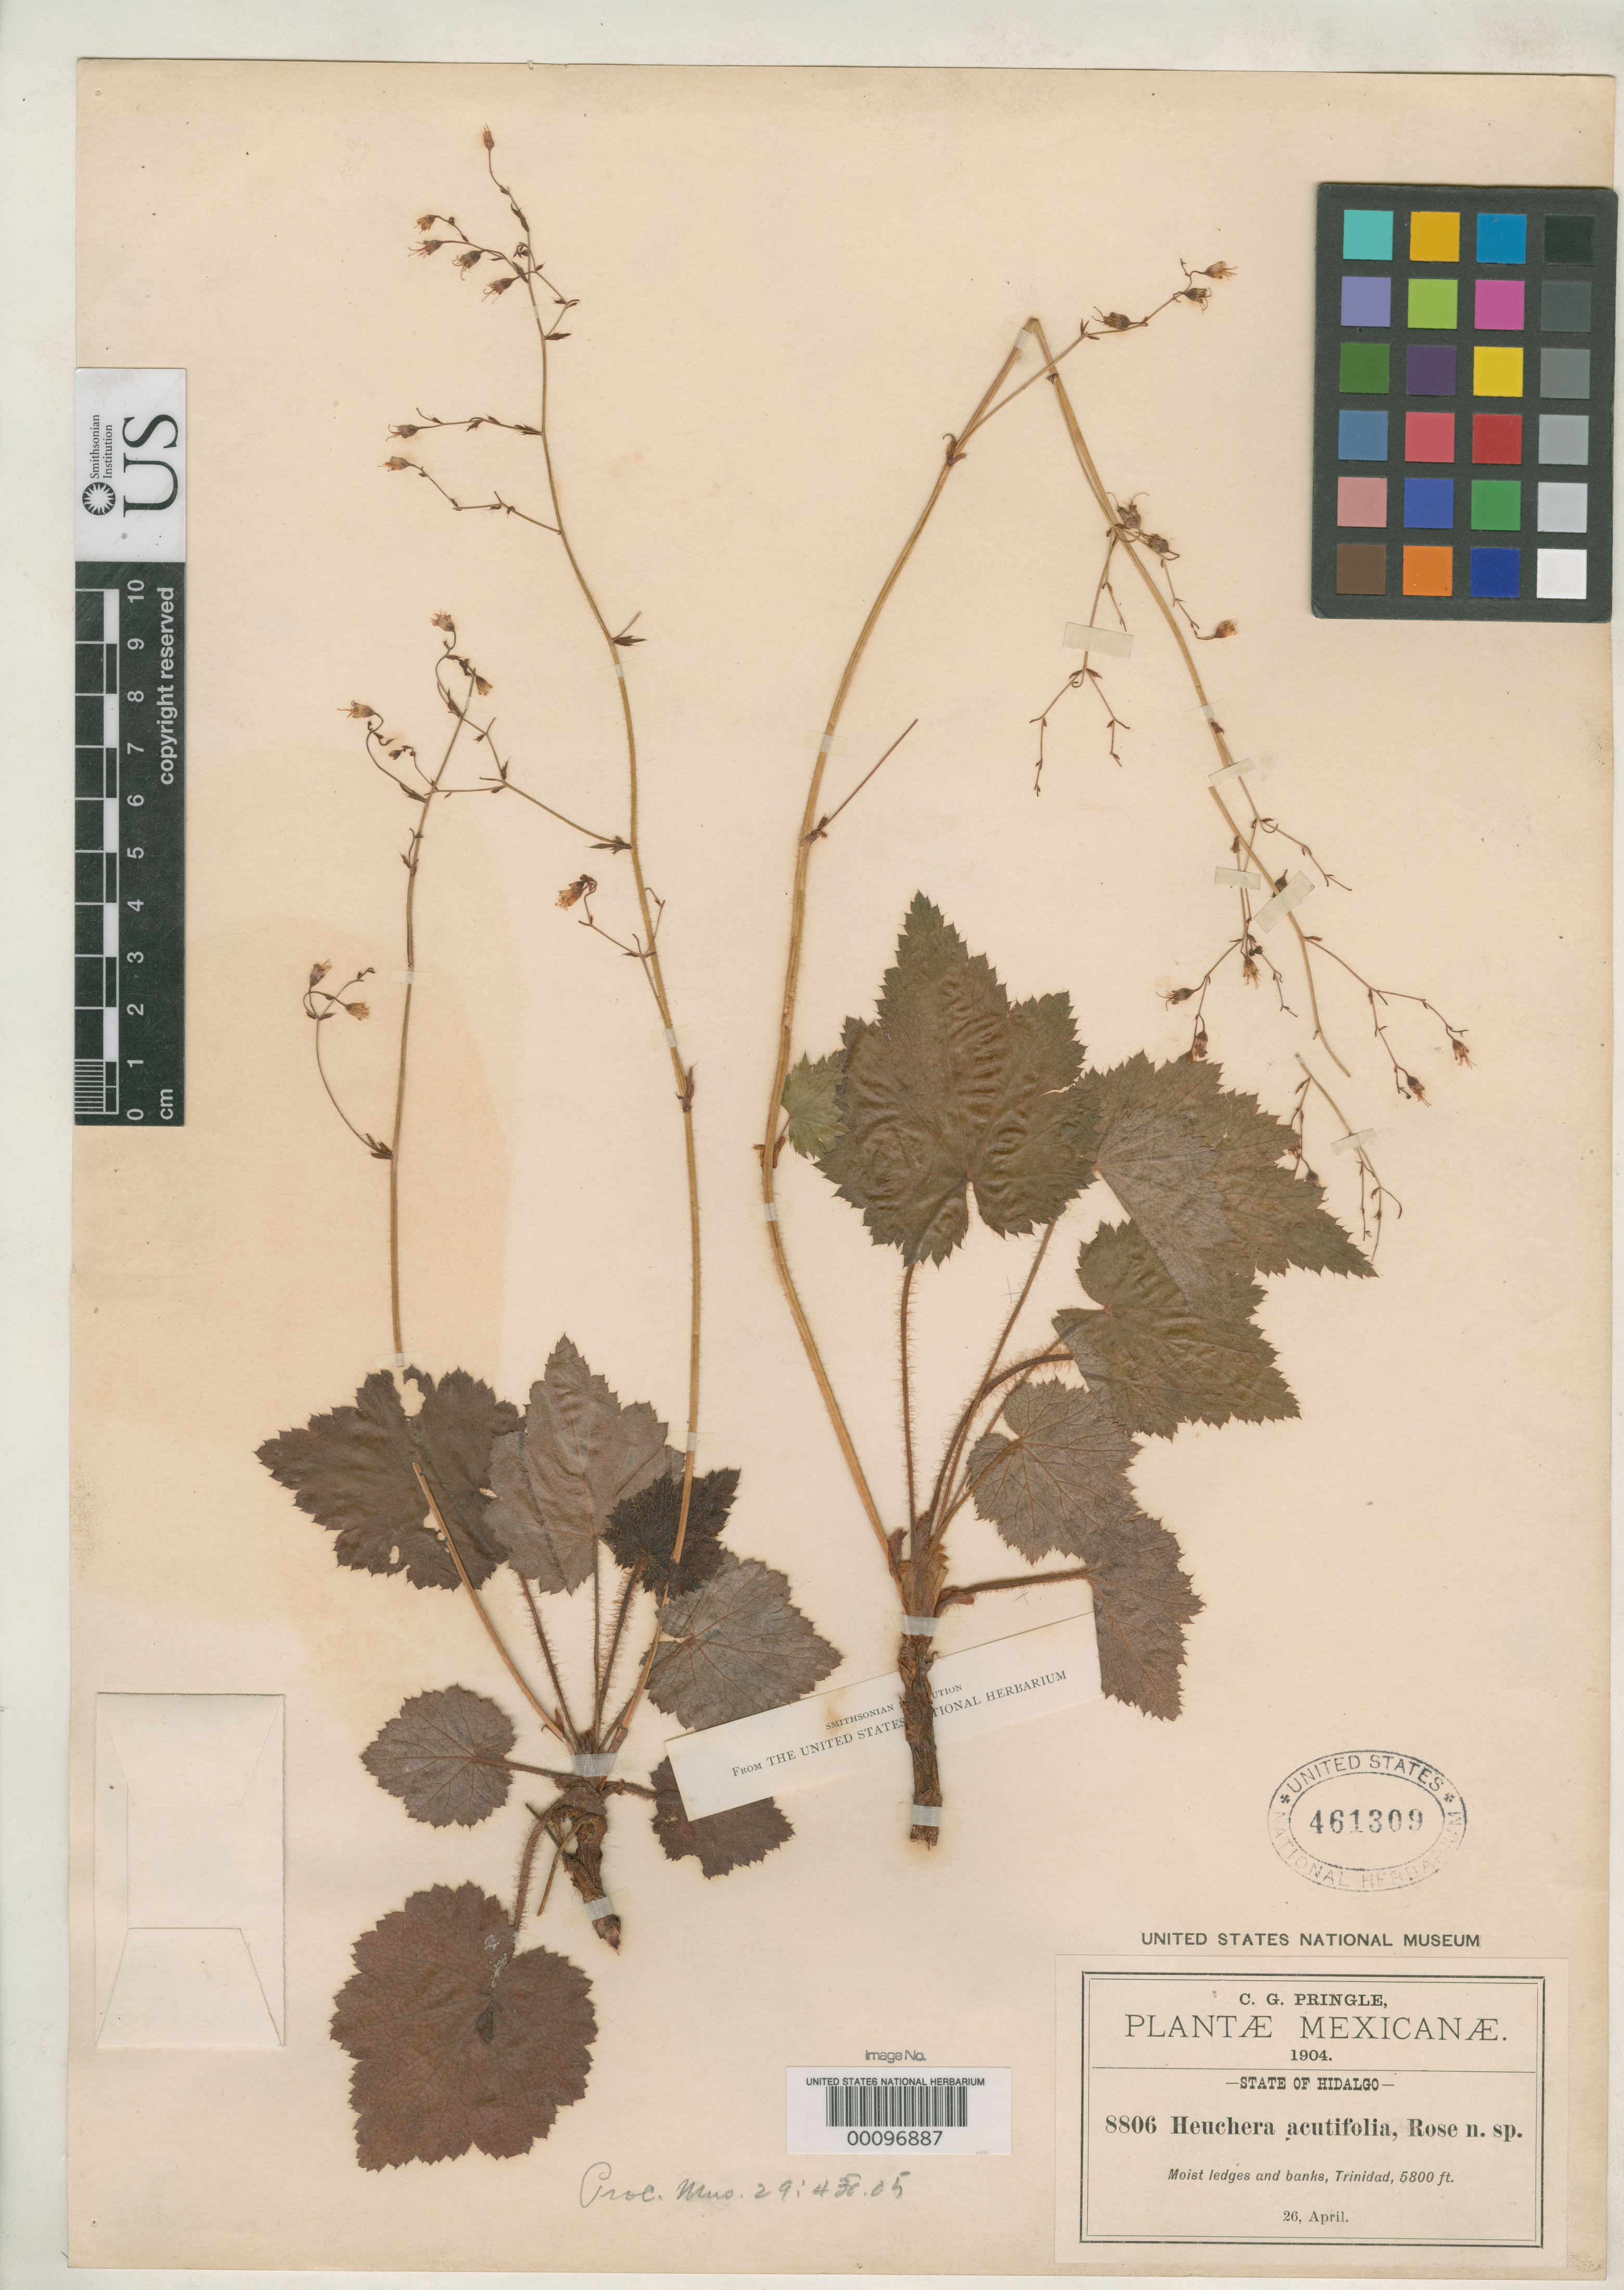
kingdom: Plantae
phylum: Tracheophyta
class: Magnoliopsida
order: Saxifragales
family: Saxifragaceae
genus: Heuchera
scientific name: Heuchera acutifolia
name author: Rose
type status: Type Collection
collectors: C. G. Pringle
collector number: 8806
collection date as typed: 26 Apr 1904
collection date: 1904-04-26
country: Mexico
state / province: Hidalgo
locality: Trinidad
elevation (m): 1768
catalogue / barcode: US 461309